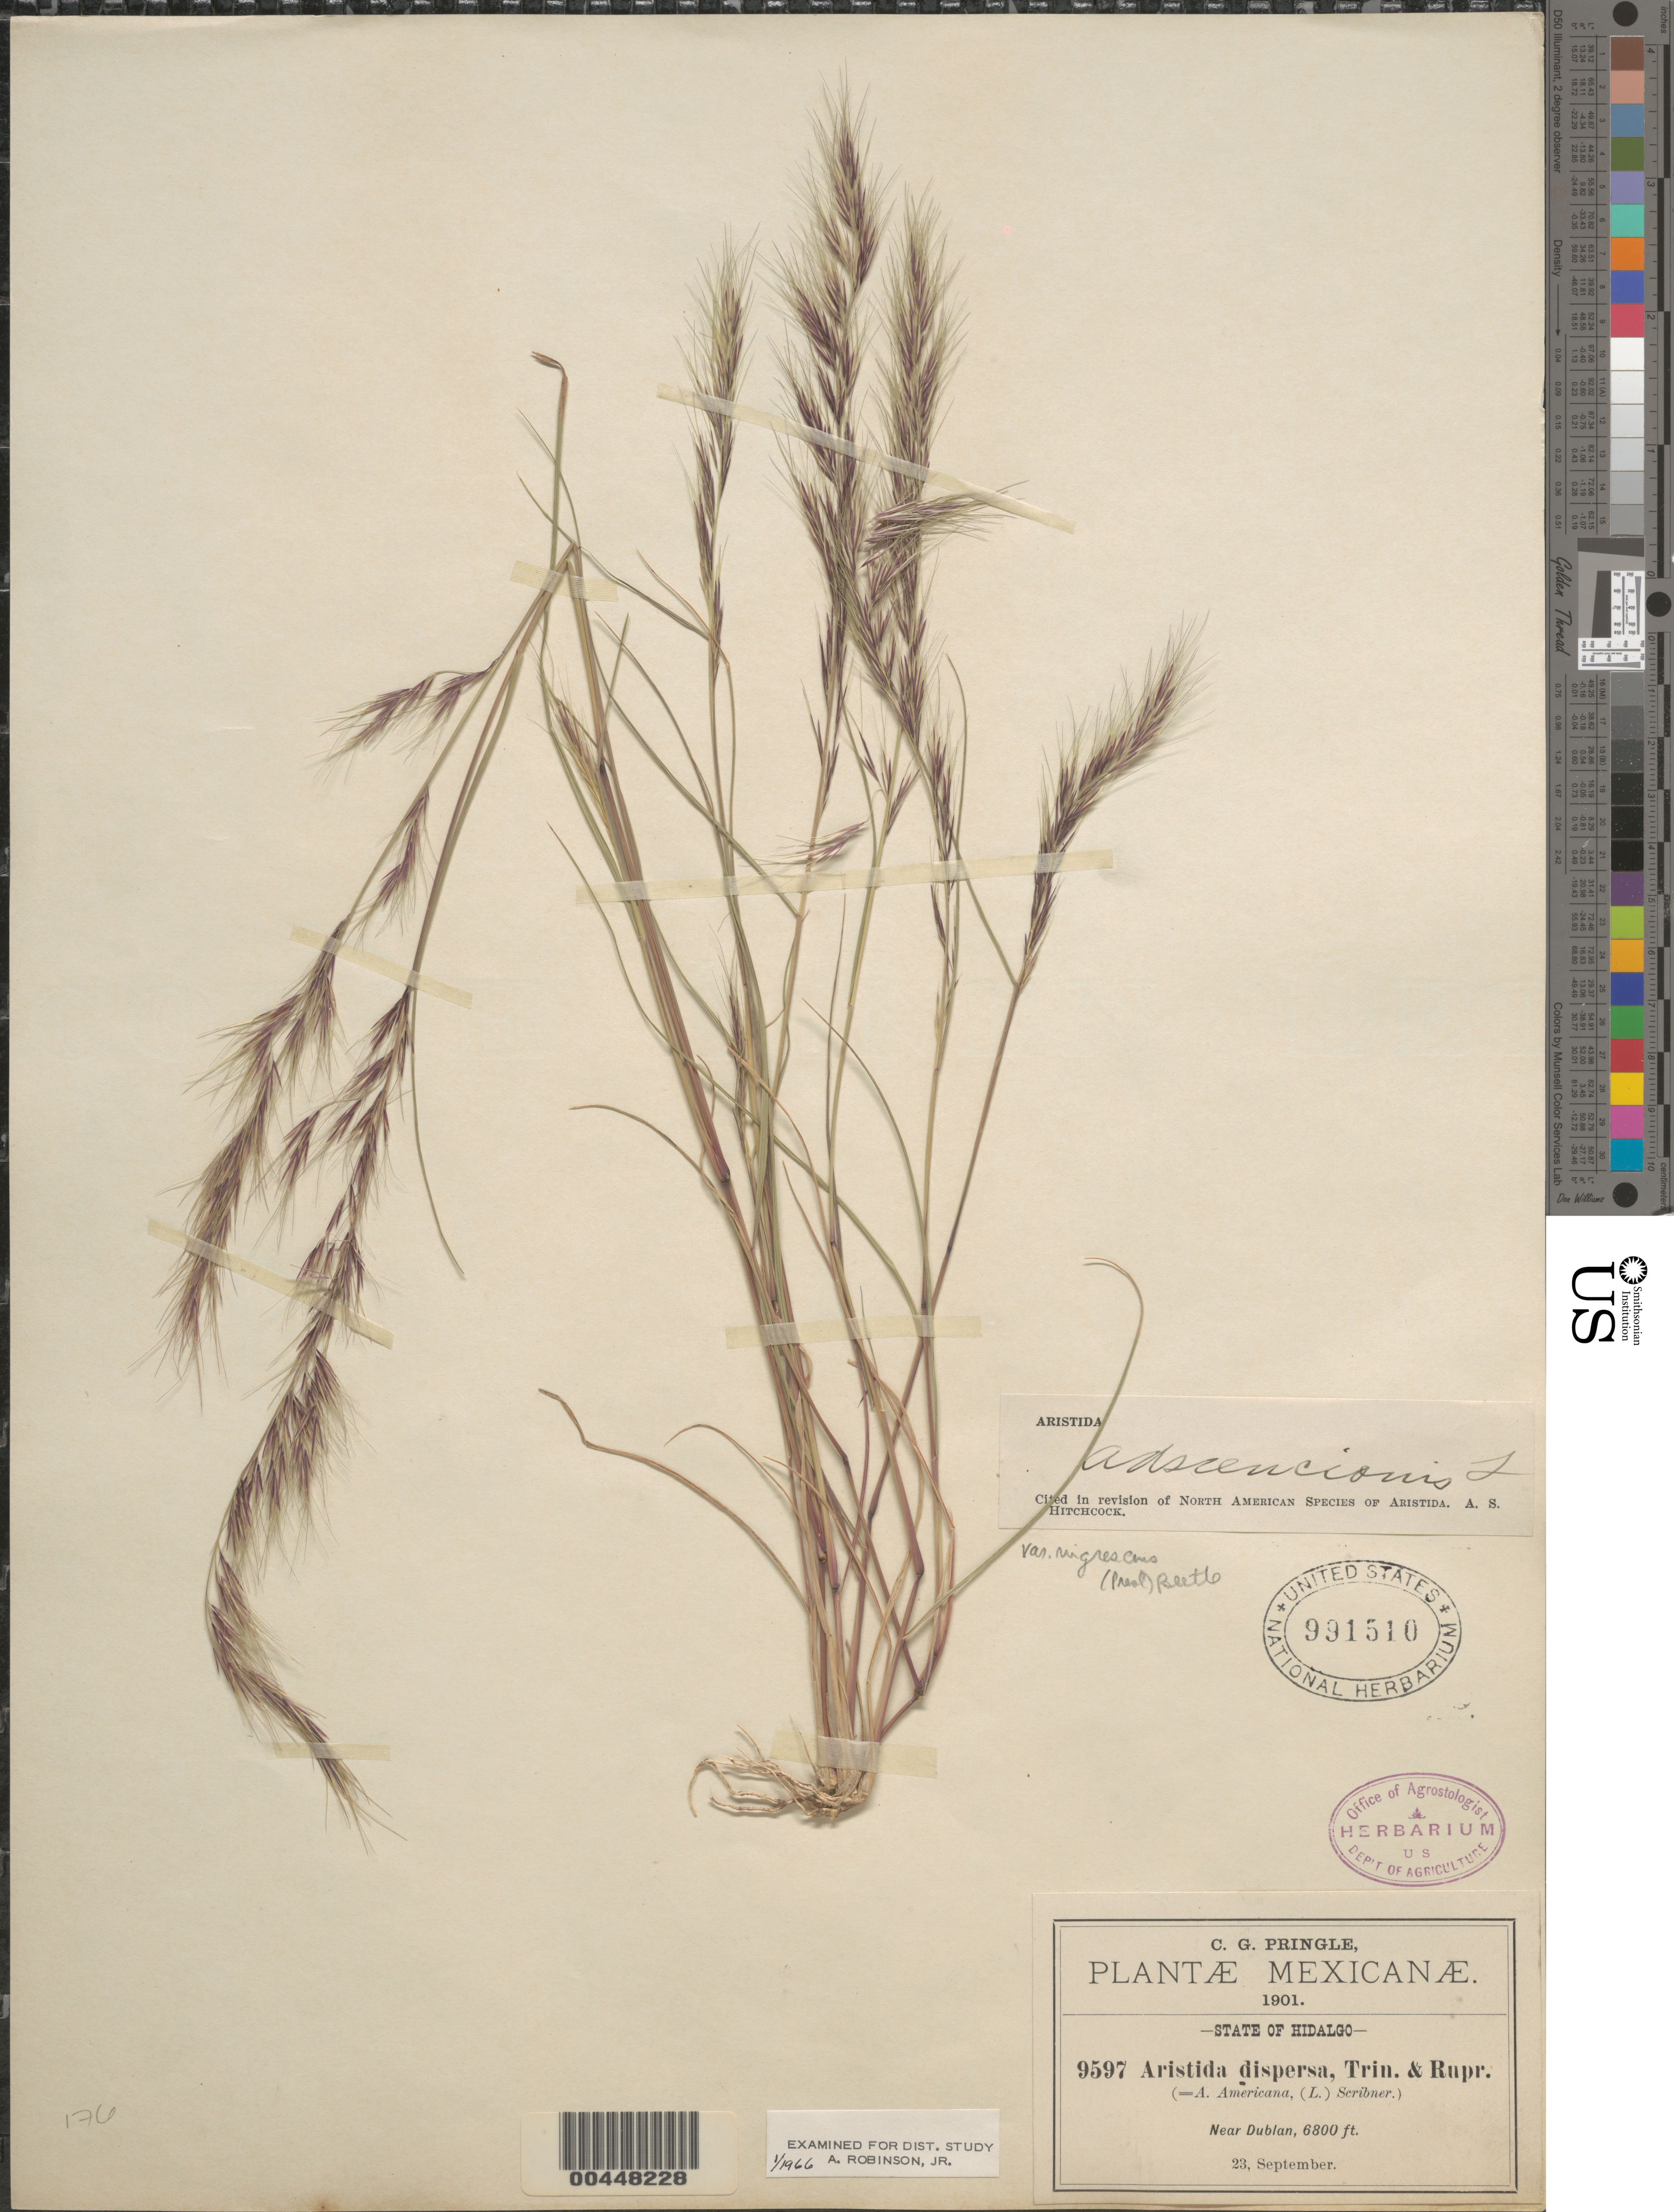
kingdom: Plantae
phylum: Tracheophyta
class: Liliopsida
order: Poales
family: Poaceae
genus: Aristida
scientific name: Aristida adscensionis var. nigrescens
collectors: C. G. Pringle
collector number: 9597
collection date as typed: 23 Sep 1901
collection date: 1901-09-23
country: Mexico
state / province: Hidalgo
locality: Near Dublan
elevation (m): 2073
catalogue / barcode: US 991510